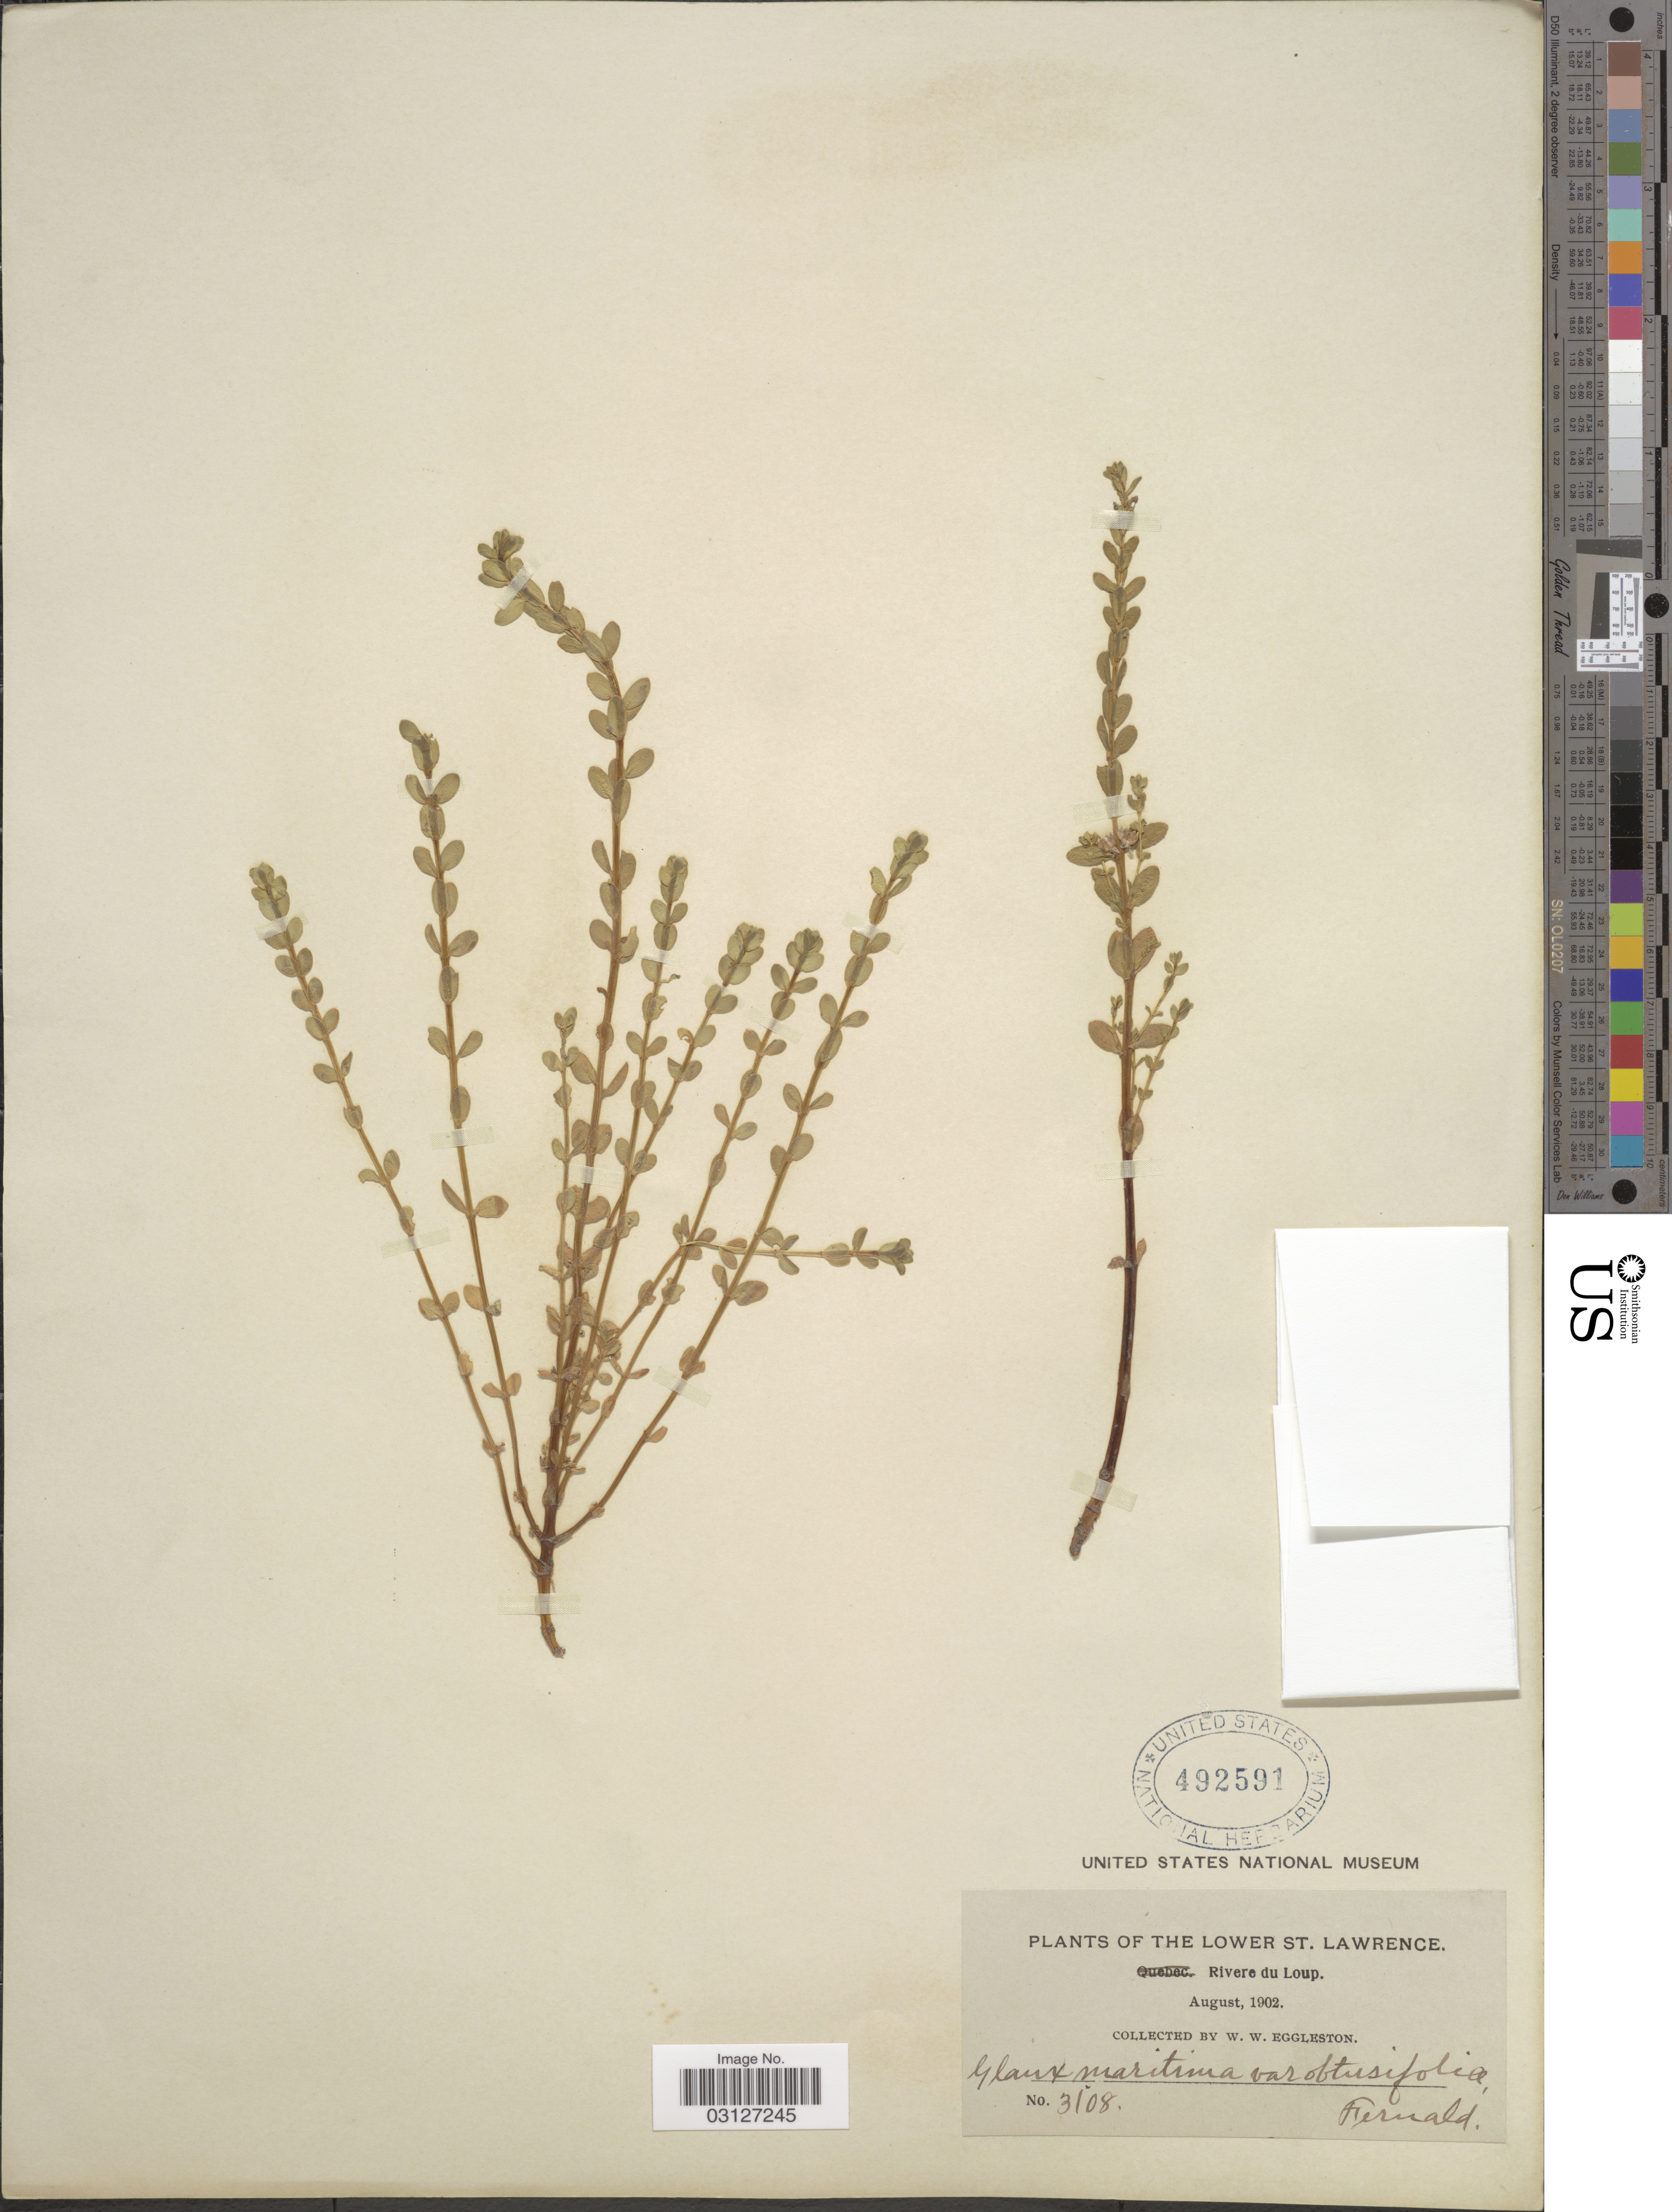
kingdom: Plantae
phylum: Tracheophyta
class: Magnoliopsida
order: Ericales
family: Primulaceae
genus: Glaux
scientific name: Glaux maritima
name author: L.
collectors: W. W. Eggleston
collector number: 3108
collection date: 1902-08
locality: The Lower St. Lawrence. Rivere du Loup.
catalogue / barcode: US 492591